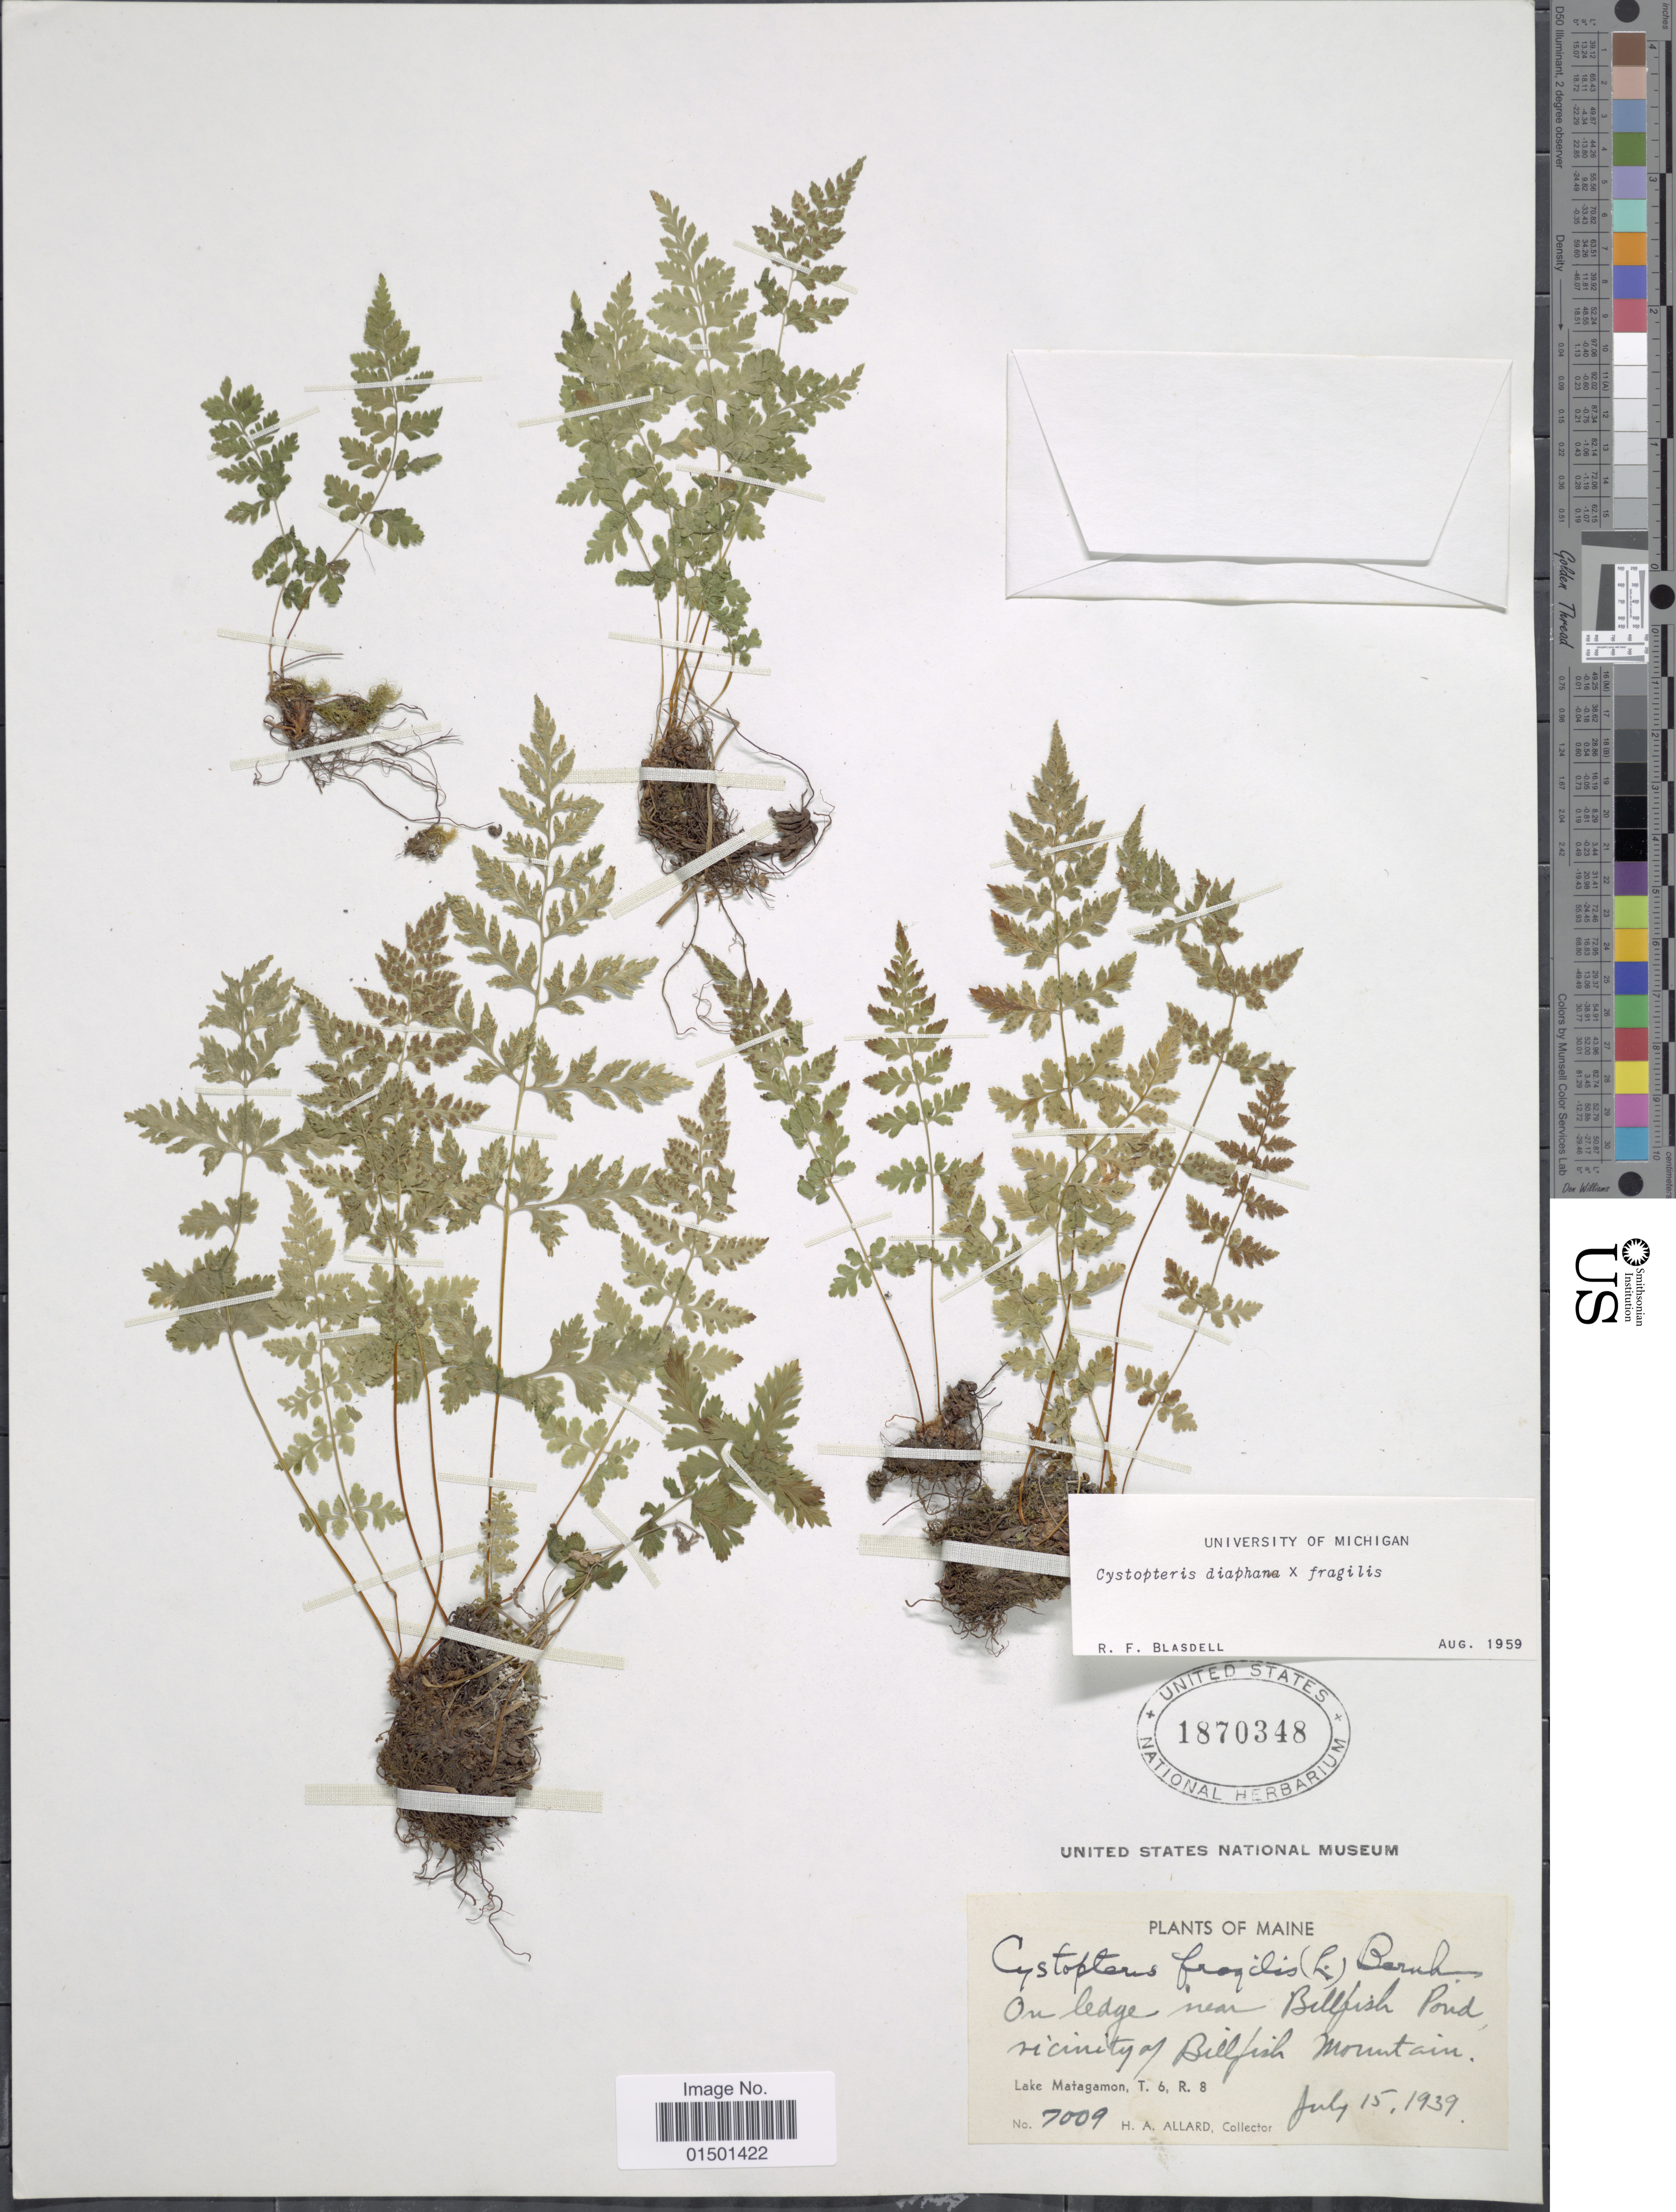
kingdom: Plantae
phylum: Tracheophyta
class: Polypodiopsida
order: Polypodiales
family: Cystopteridaceae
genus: Cystopteris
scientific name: Cystopteris diaphana x C. fragilis (L.) Bernh.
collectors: H. A. Allard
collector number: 7009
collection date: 1939-07-15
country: United States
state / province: Maine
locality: Near Billfish Pond, vicinity of Billfish Mountain. Lake Matagamon, T.6, R.8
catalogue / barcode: US 1870348